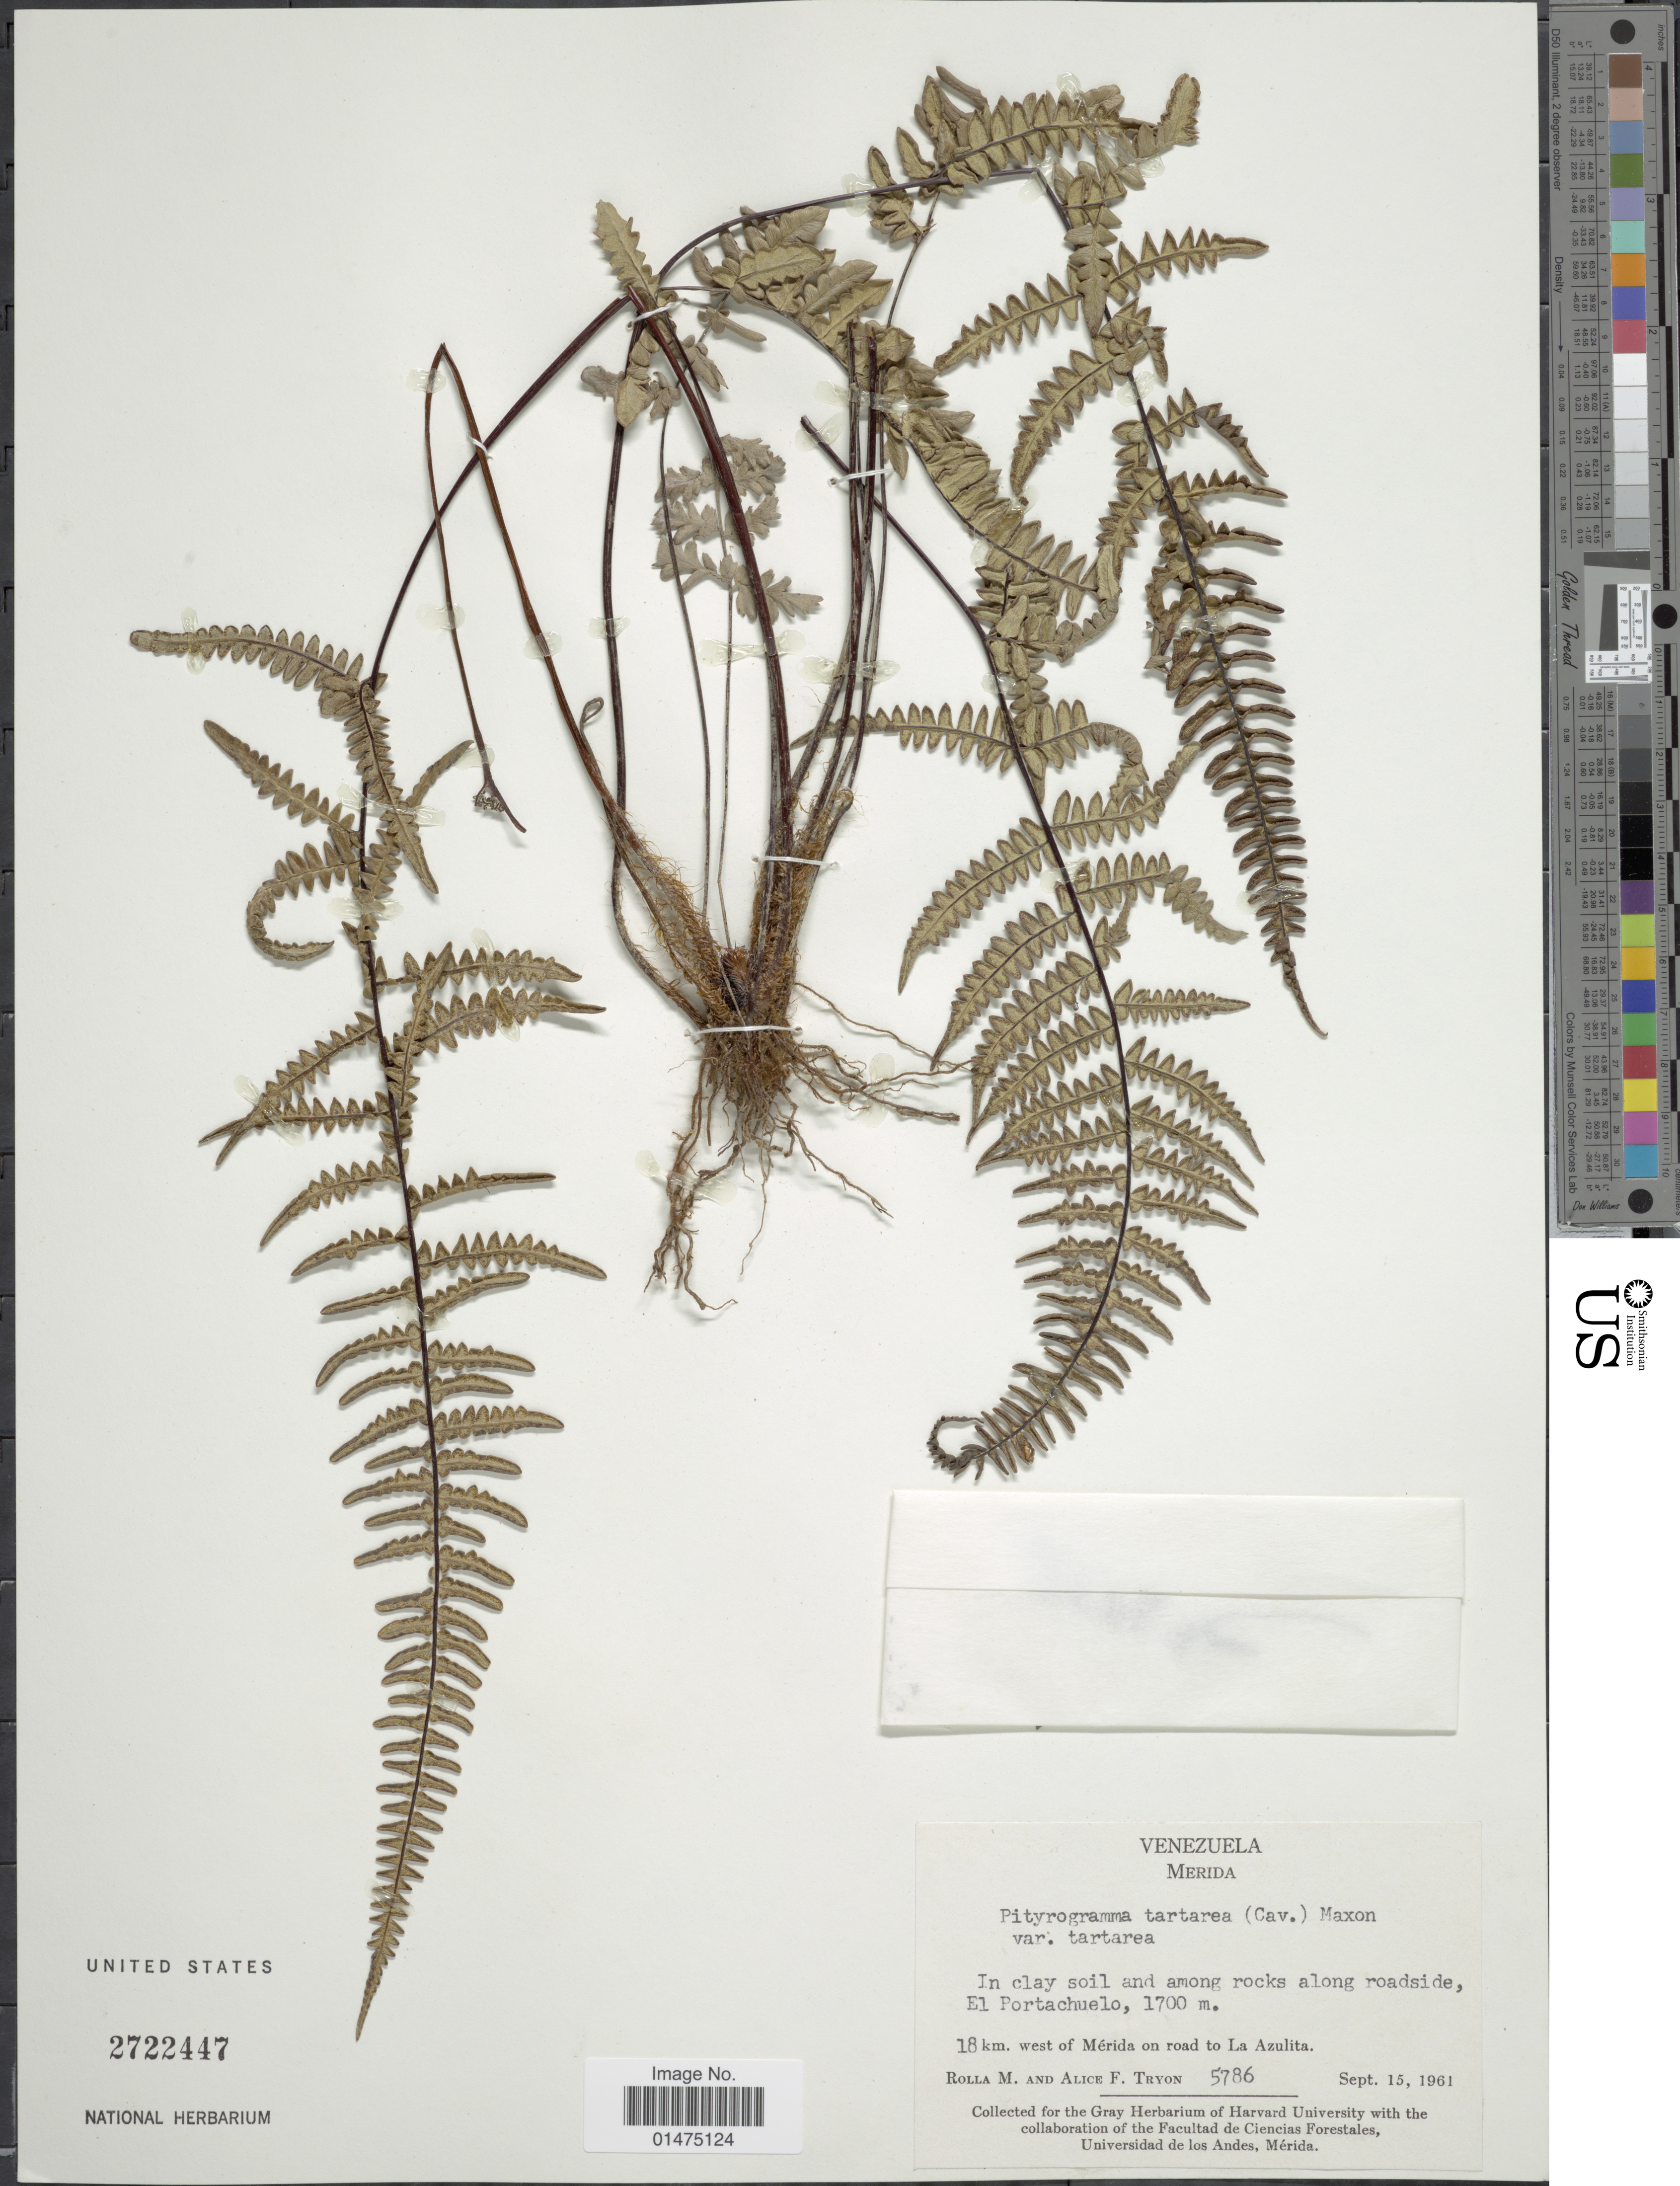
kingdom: Plantae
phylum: Tracheophyta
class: Polypodiopsida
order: Polypodiales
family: Pteridaceae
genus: Pityrogramma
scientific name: Pityrogramma tartarea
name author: (Cav.) Maxon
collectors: R. M. Tryon & A. F. Tryon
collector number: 5786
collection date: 1961-09-15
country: Venezuela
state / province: Mérida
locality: El Portachuelo, 18 km. west of Merida on road to La Azulita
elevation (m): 1700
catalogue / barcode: US 2722447